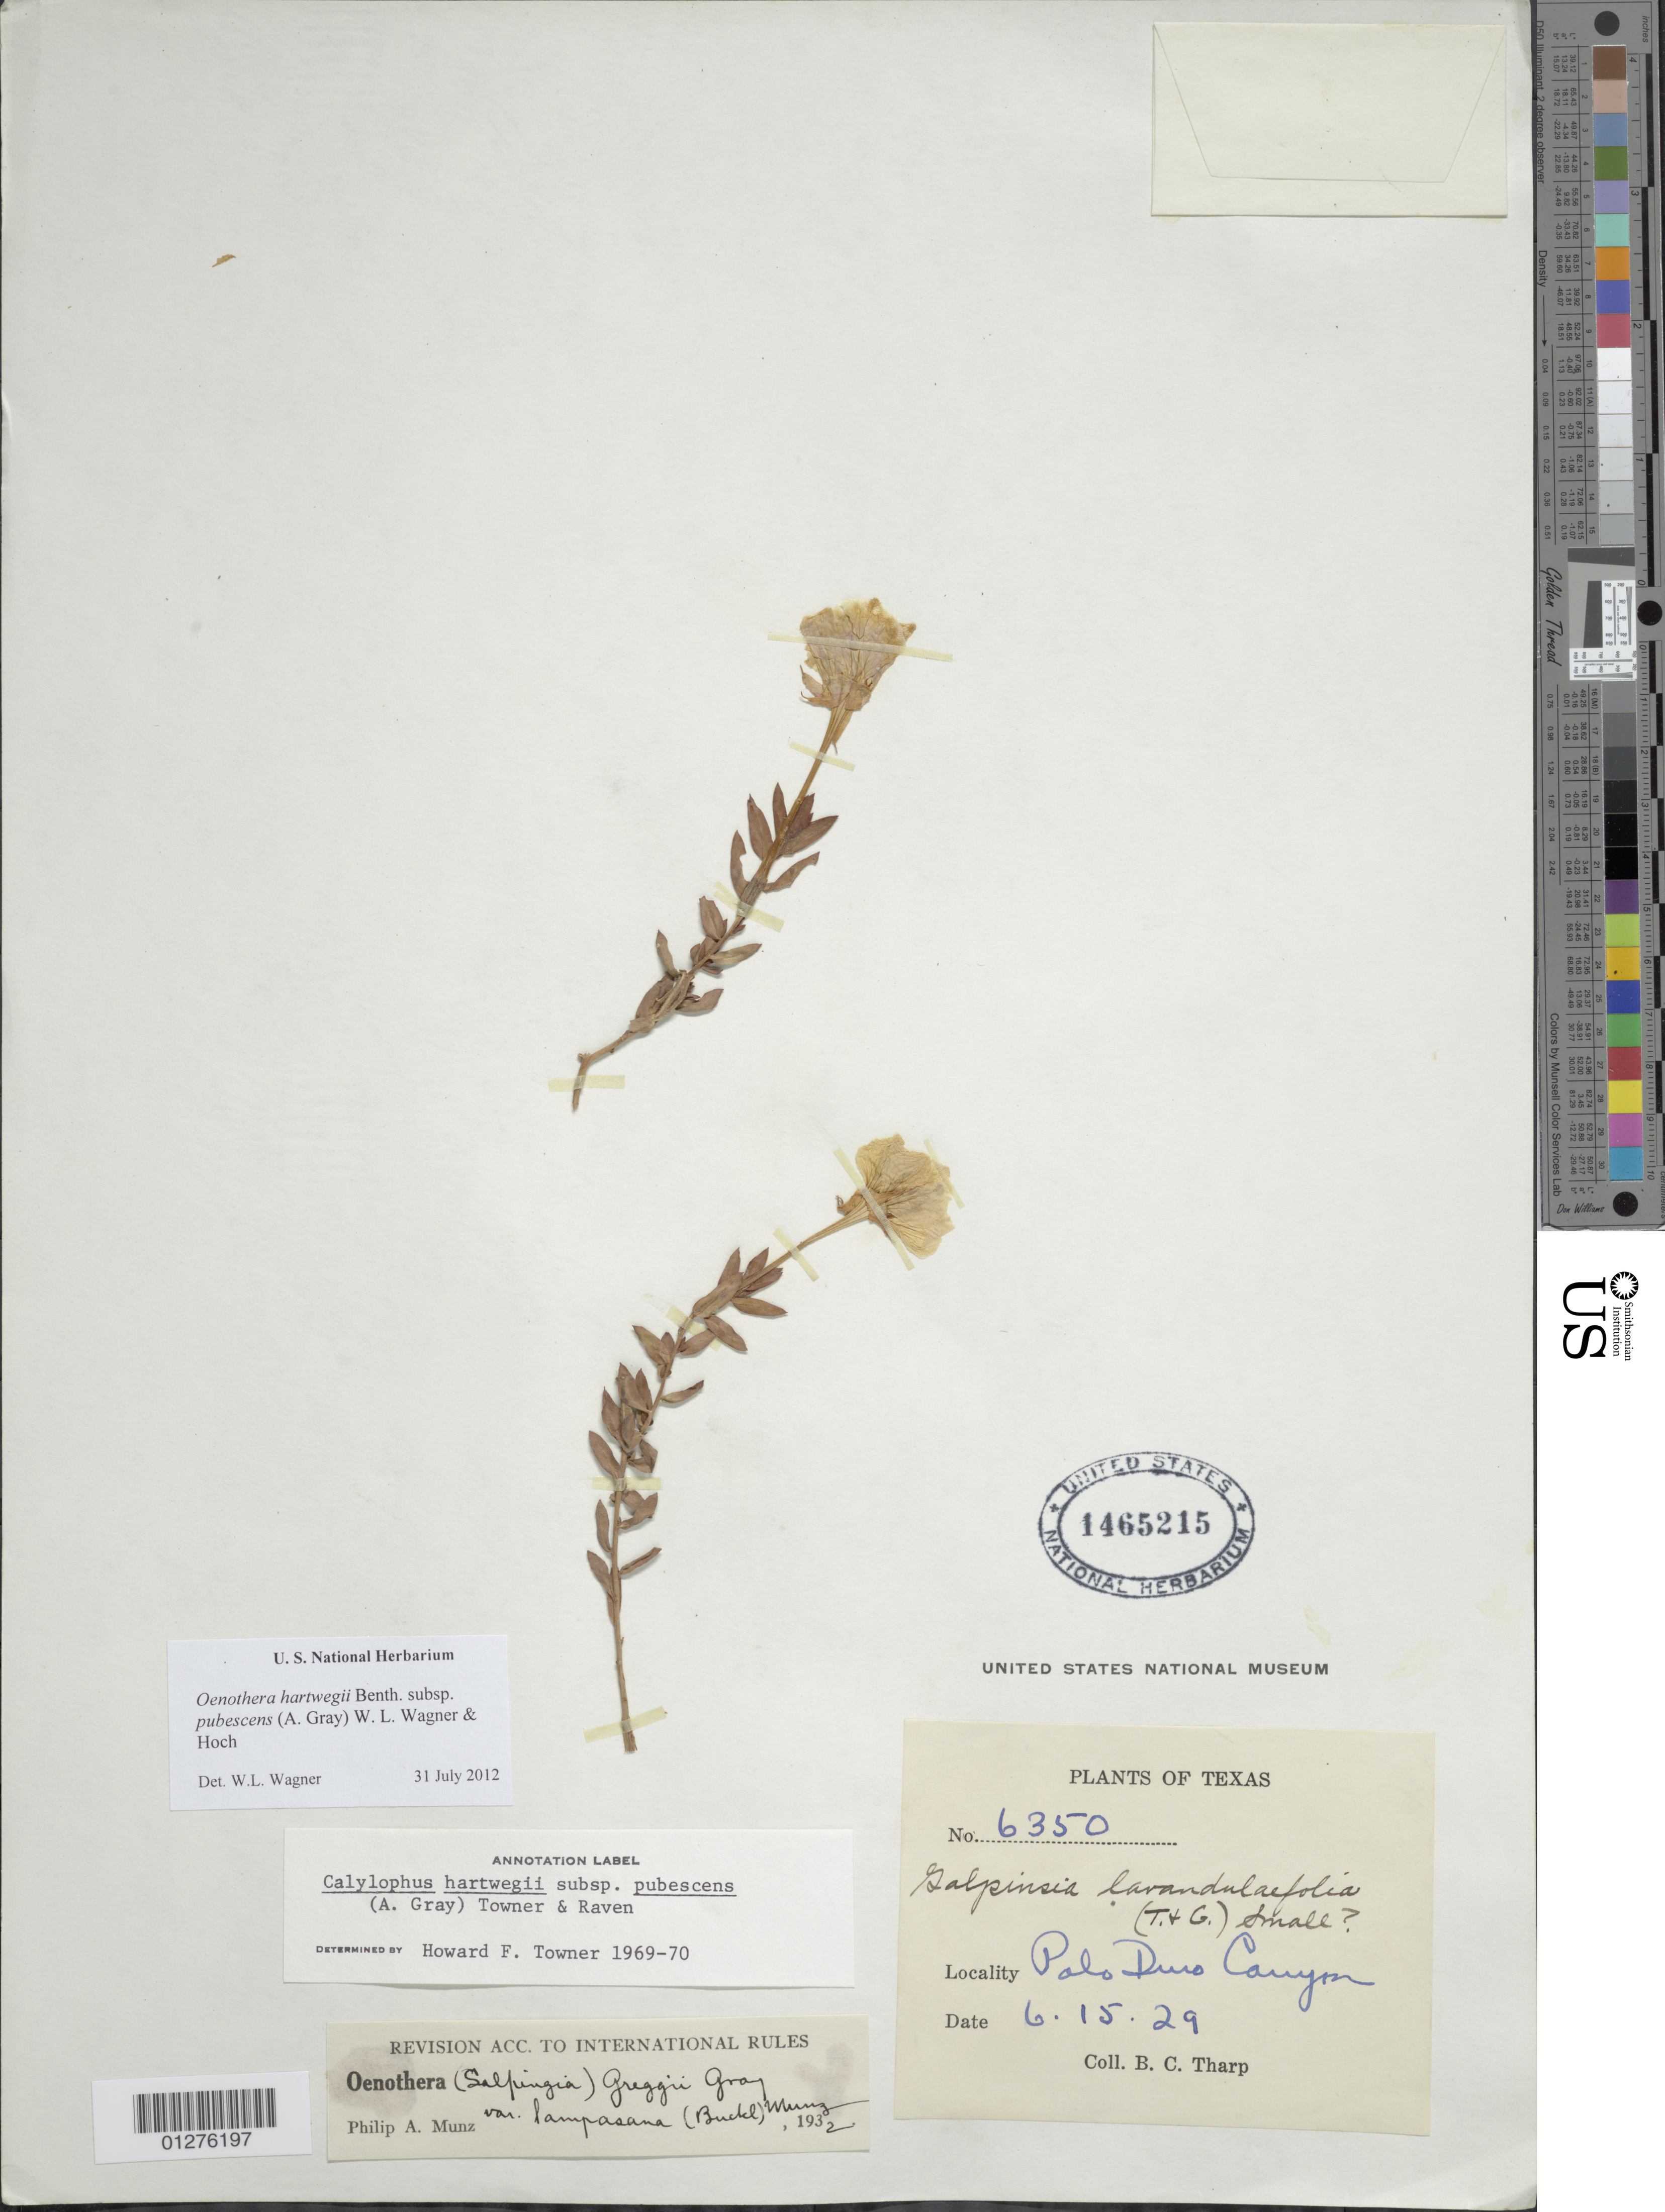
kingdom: Plantae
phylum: Tracheophyta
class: Magnoliopsida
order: Myrtales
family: Onagraceae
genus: Oenothera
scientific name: Oenothera hartwegii subsp. pubescens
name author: (A. Gray) W.L. Wagner & Hoch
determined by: Wagner, W. L., (BOT), Smithsonian Institution - National Museum of Natural History (UNITED STATES)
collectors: B. C. Tharp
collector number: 6350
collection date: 1929-06-15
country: United States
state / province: Texas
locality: Palo Duro Canyon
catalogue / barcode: US 1465215